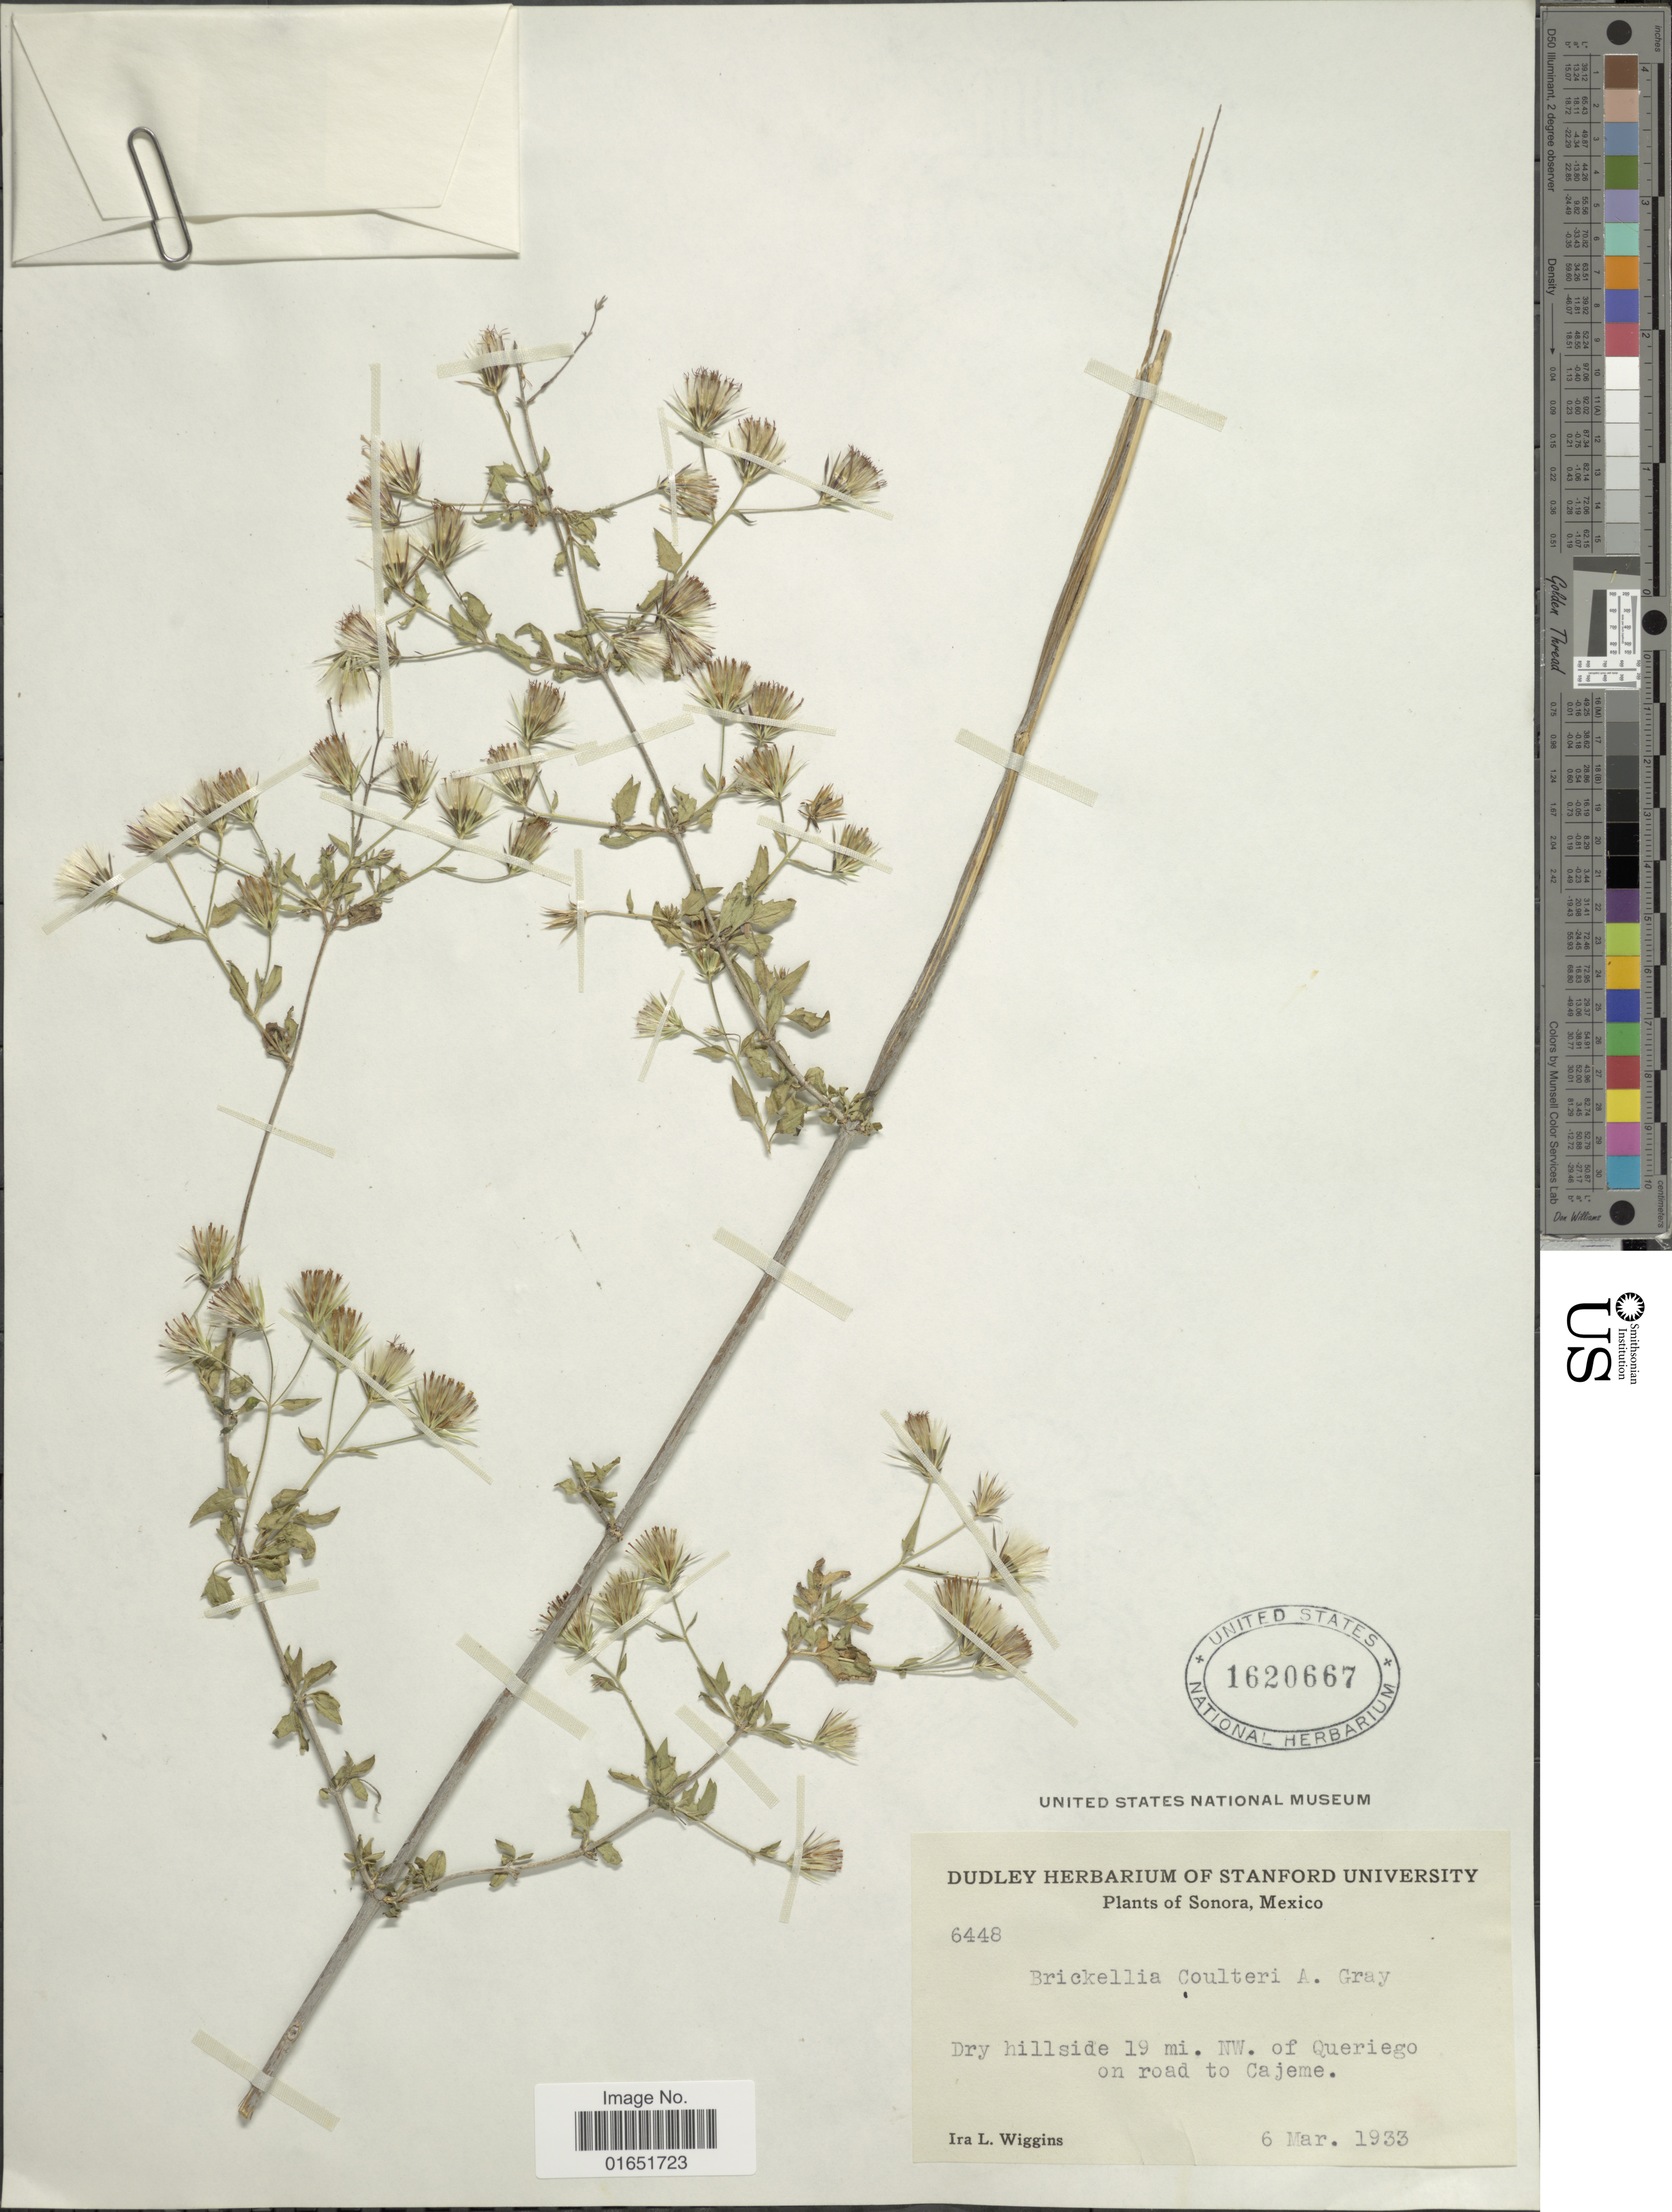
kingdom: Plantae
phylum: Tracheophyta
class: Magnoliopsida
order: Asterales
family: Asteraceae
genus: Brickellia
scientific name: Brickellia coulteri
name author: A. Gray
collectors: I. L. Wiggins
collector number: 6448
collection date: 1933-03-06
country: Mexico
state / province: Sonora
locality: Dry hillside 19 mi. NW. of Queriego on road to Cajeme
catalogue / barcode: US 1620667